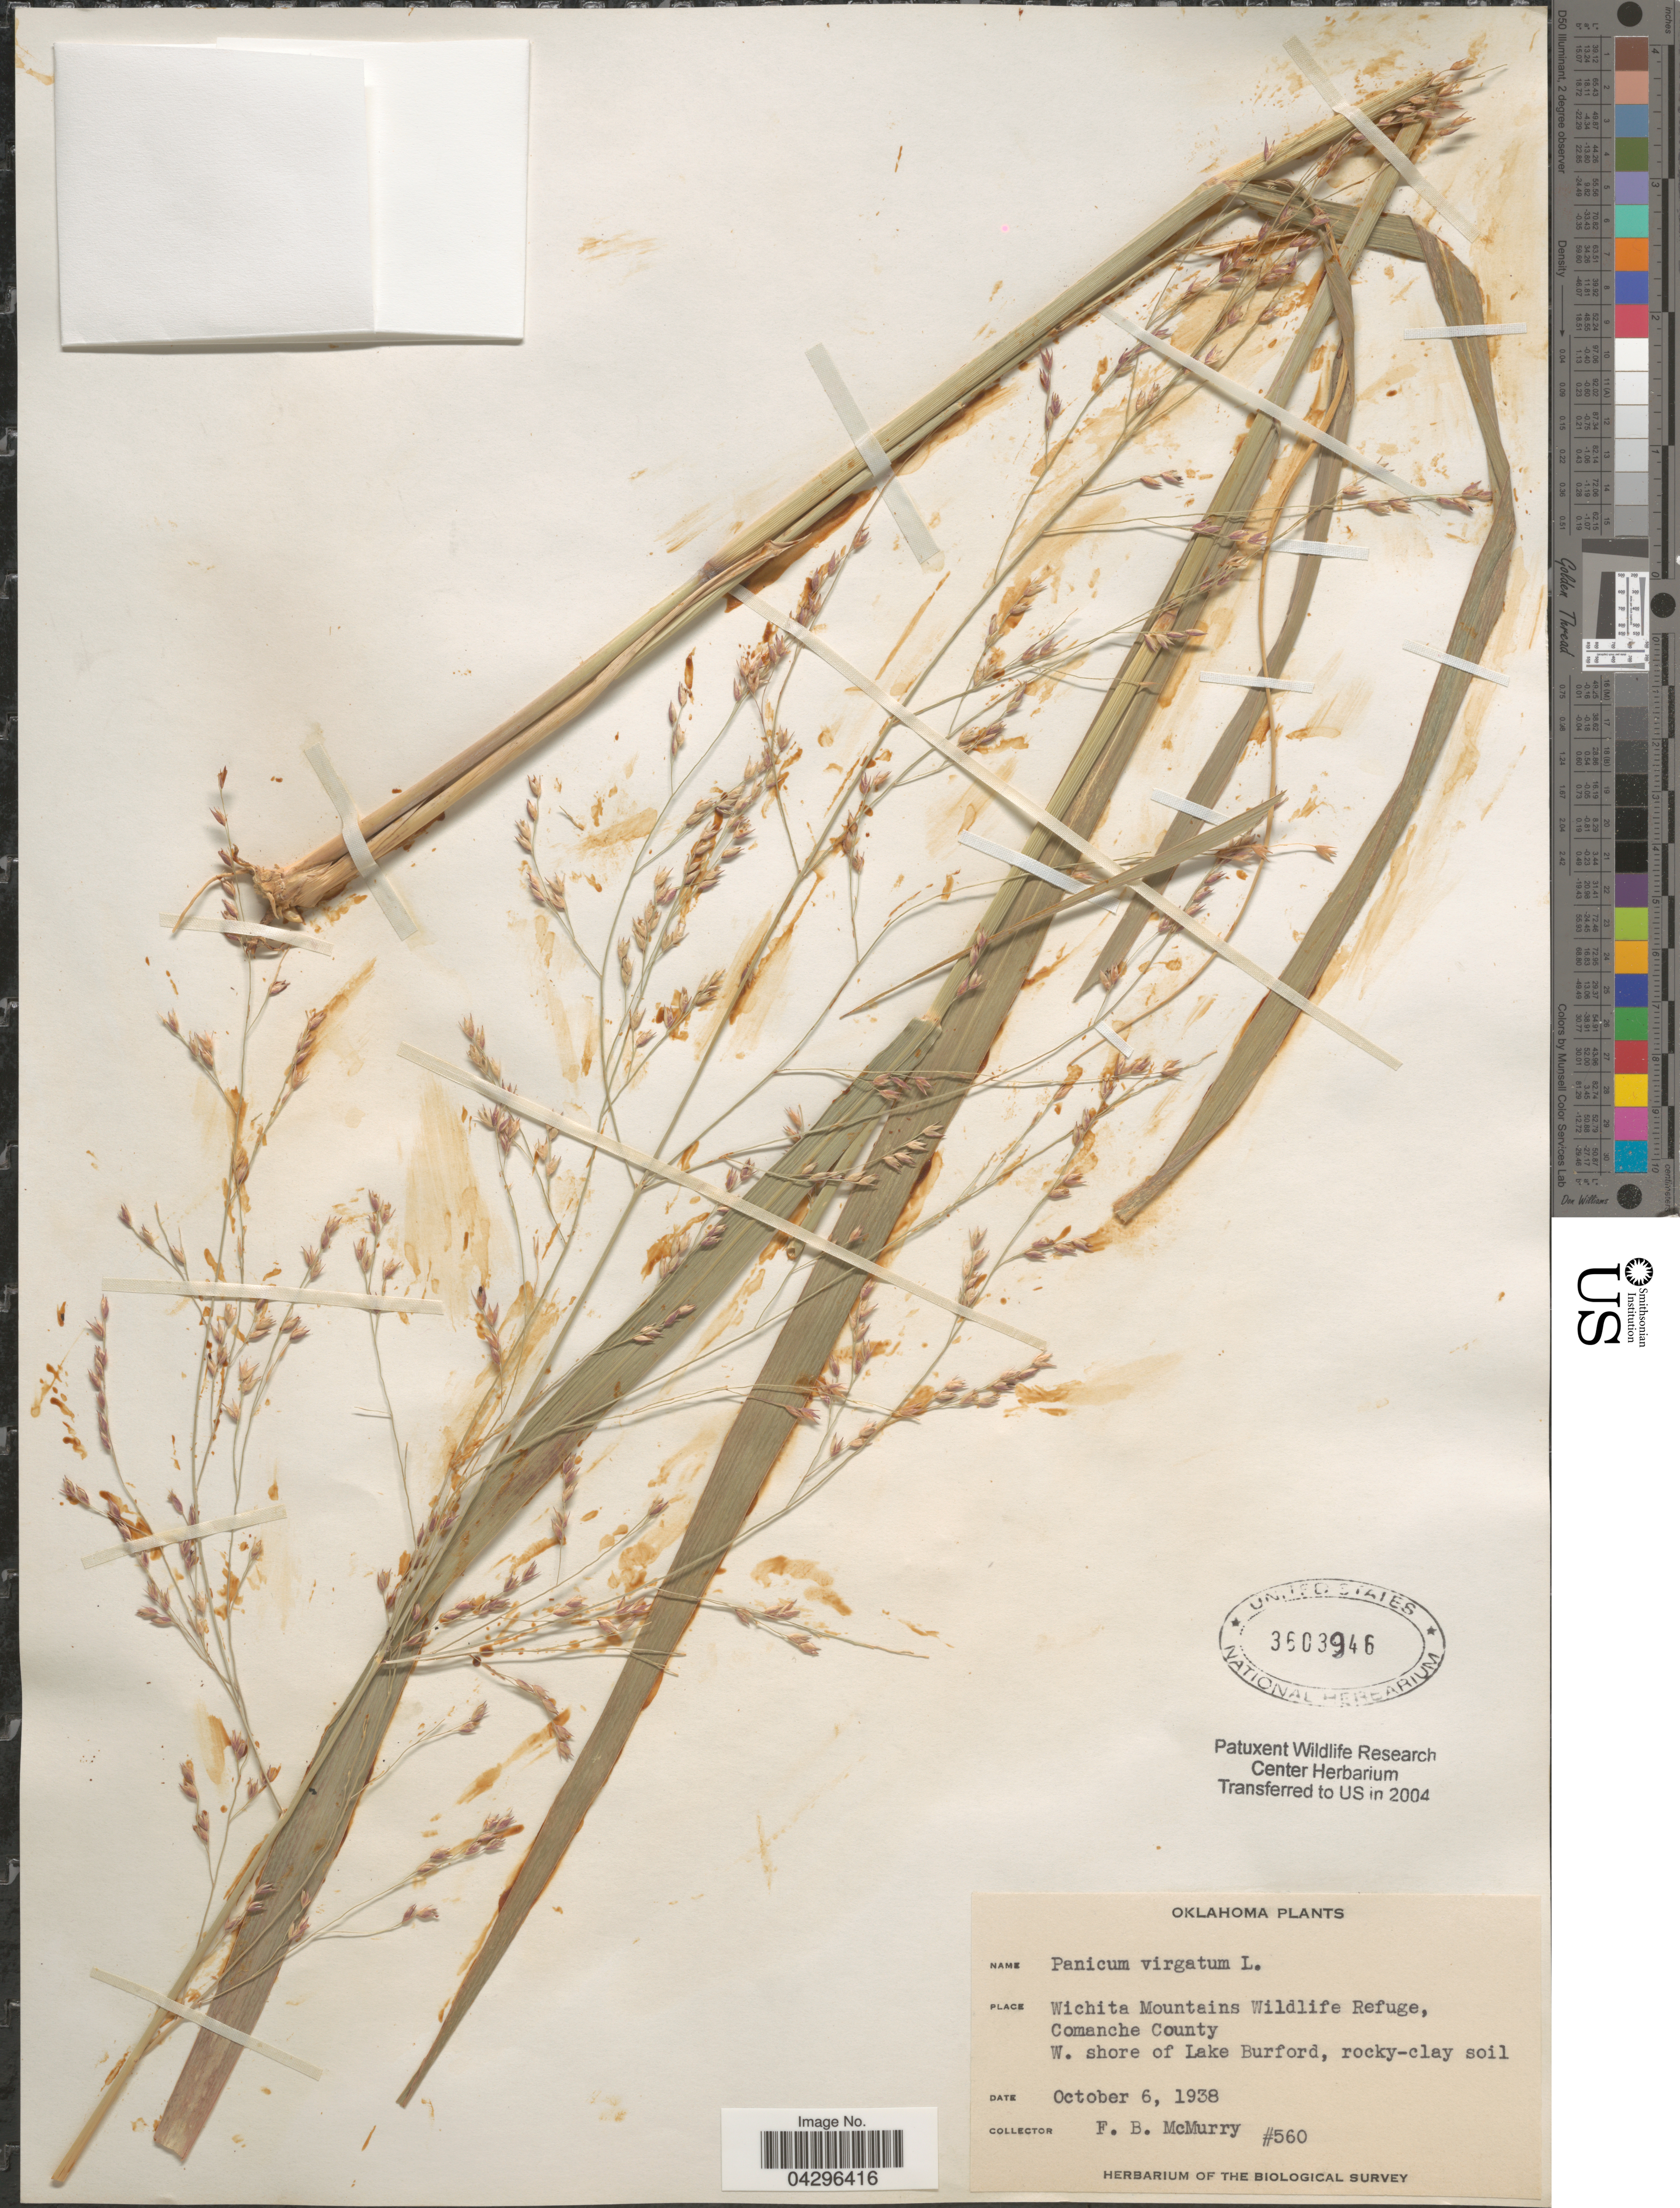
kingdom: Plantae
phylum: Tracheophyta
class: Liliopsida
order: Poales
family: Poaceae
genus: Panicum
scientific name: Panicum virgatum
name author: L.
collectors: F. B. McMurry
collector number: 560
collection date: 1938-10-06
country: United States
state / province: Oklahoma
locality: Wichita Mountains Wildlife Refuge, Comanche County. W. shore of Lake Burford, rocky-clay soil. The Biological Survey.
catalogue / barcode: US 3603946